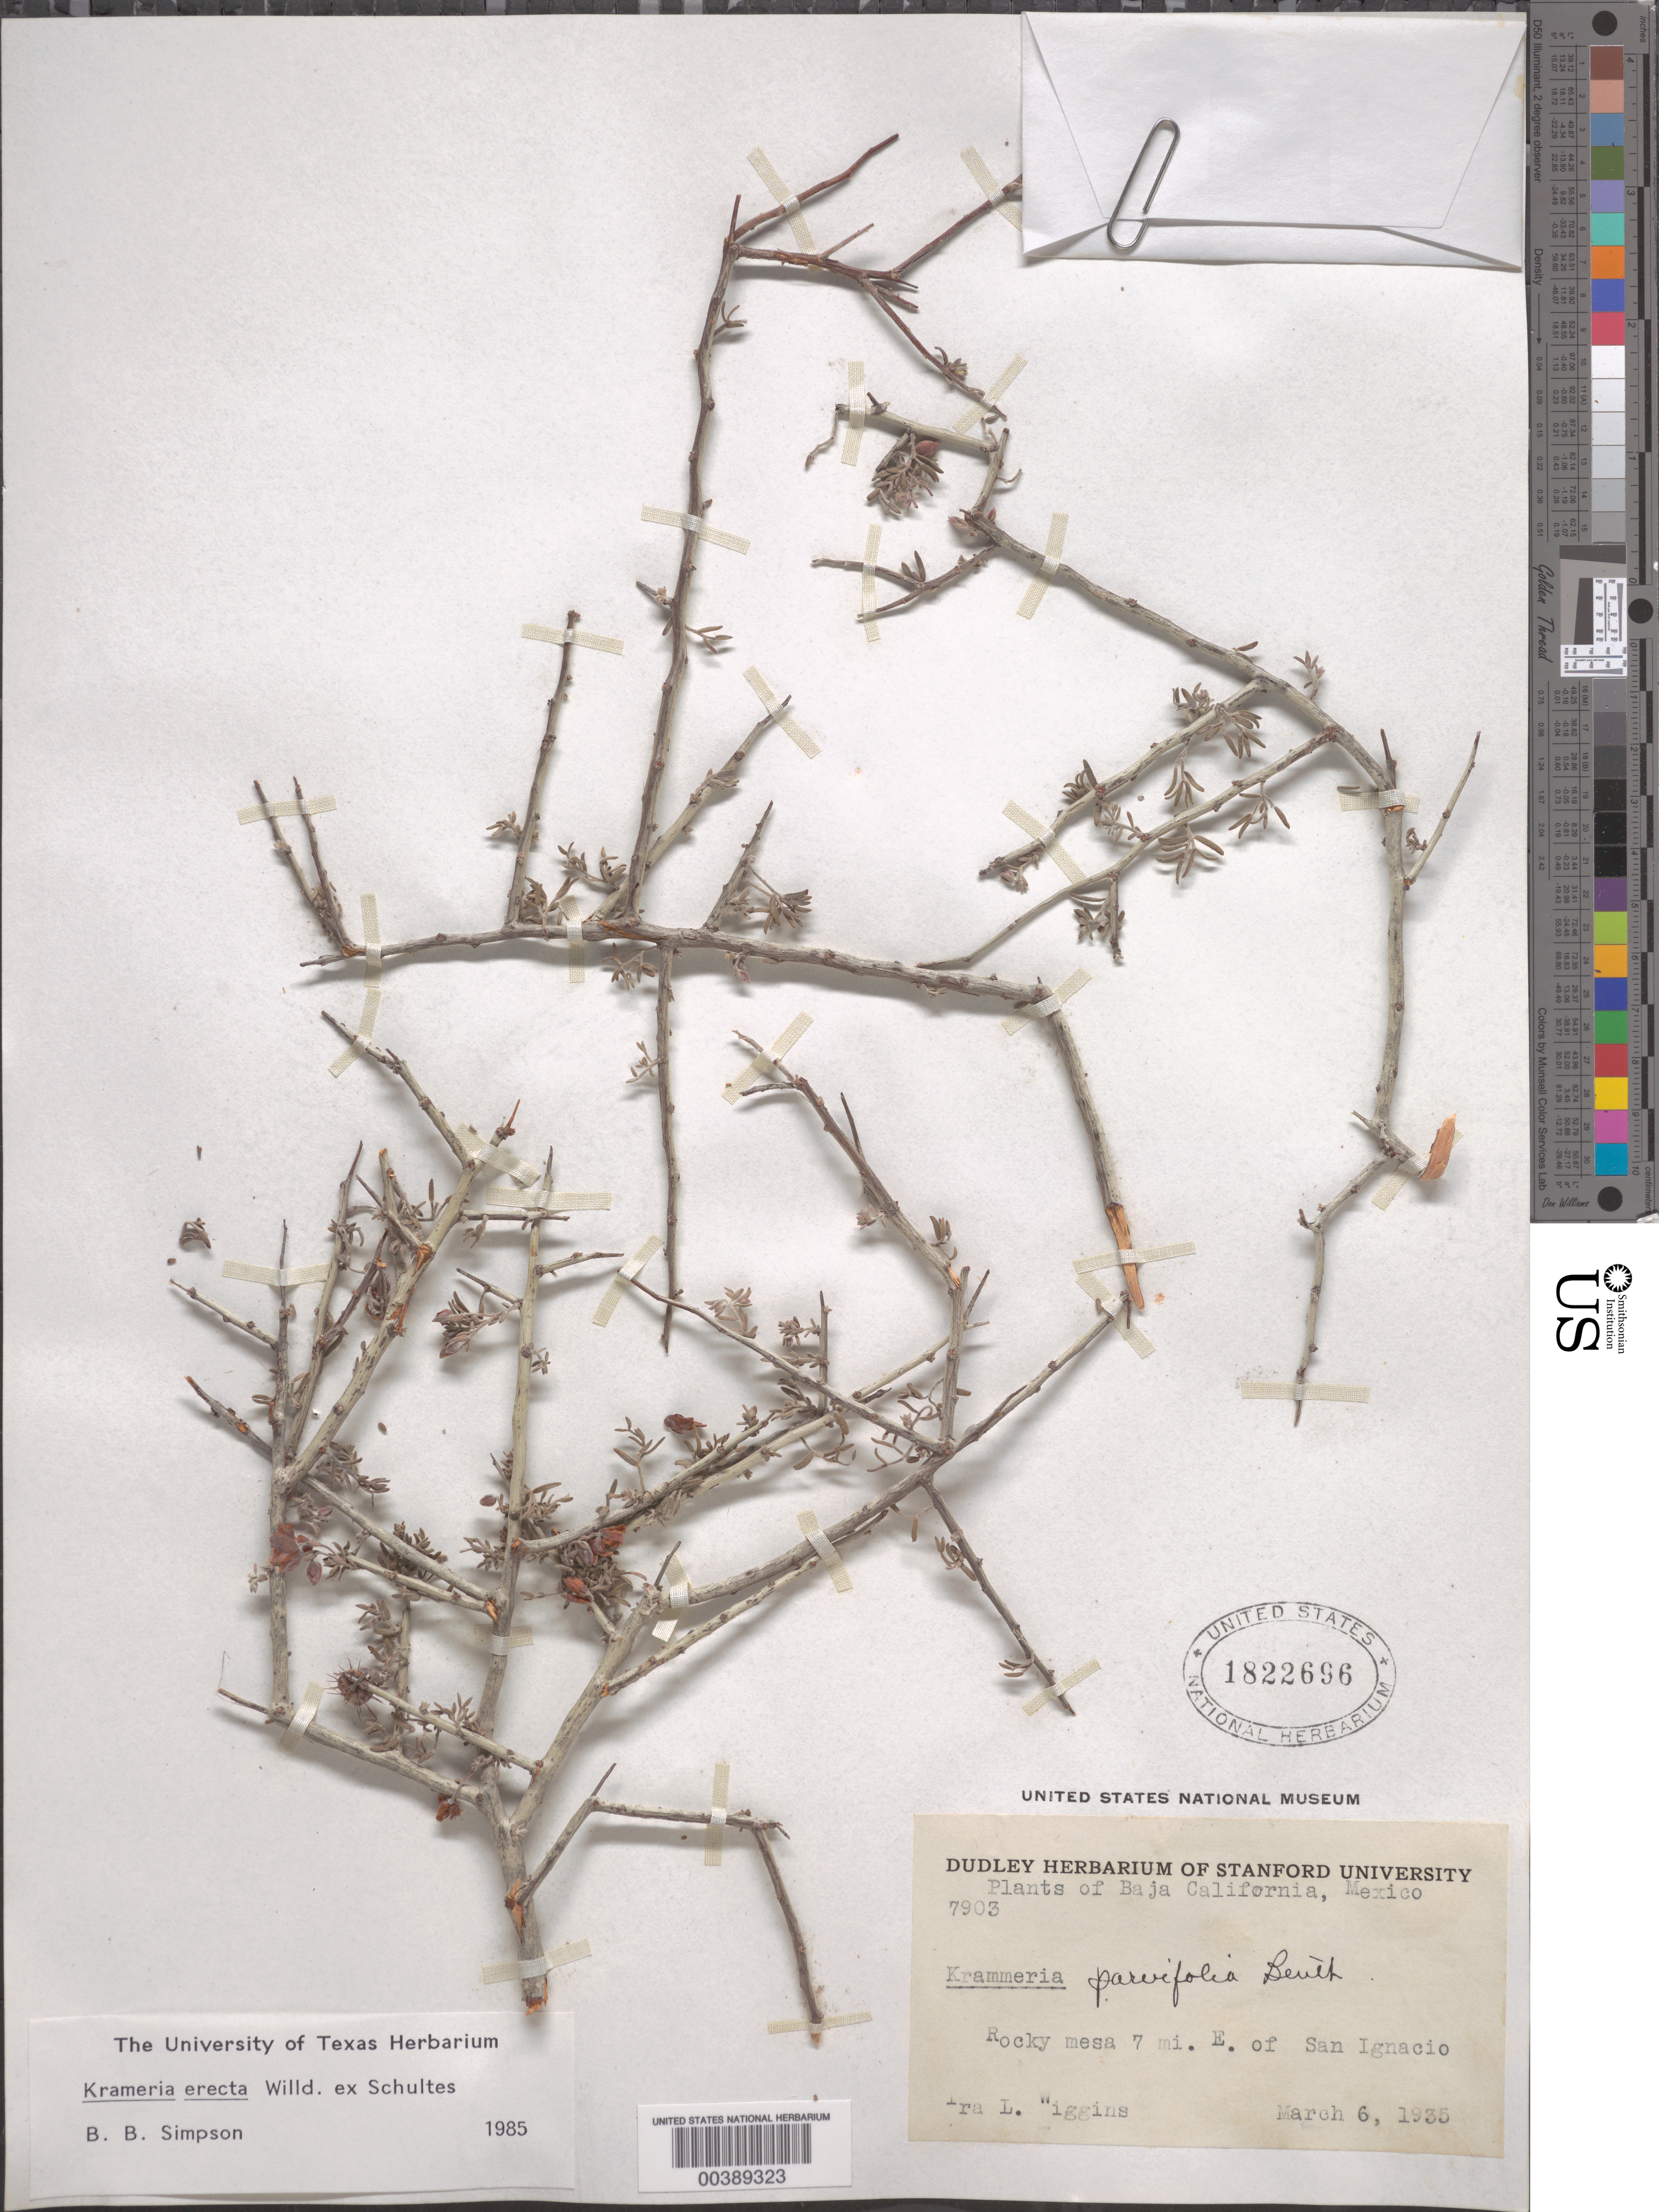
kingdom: Plantae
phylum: Tracheophyta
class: Magnoliopsida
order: Zygophyllales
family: Krameriaceae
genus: Krameria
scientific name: Krameria erecta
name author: Willd. ex Schult.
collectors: I. L. Wiggins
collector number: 7903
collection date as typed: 06 Mar 1935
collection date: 1935-03-06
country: Mexico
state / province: Baja California Sur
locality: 7 mi E of San Ignacio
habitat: Rocky mesa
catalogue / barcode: US 1822696